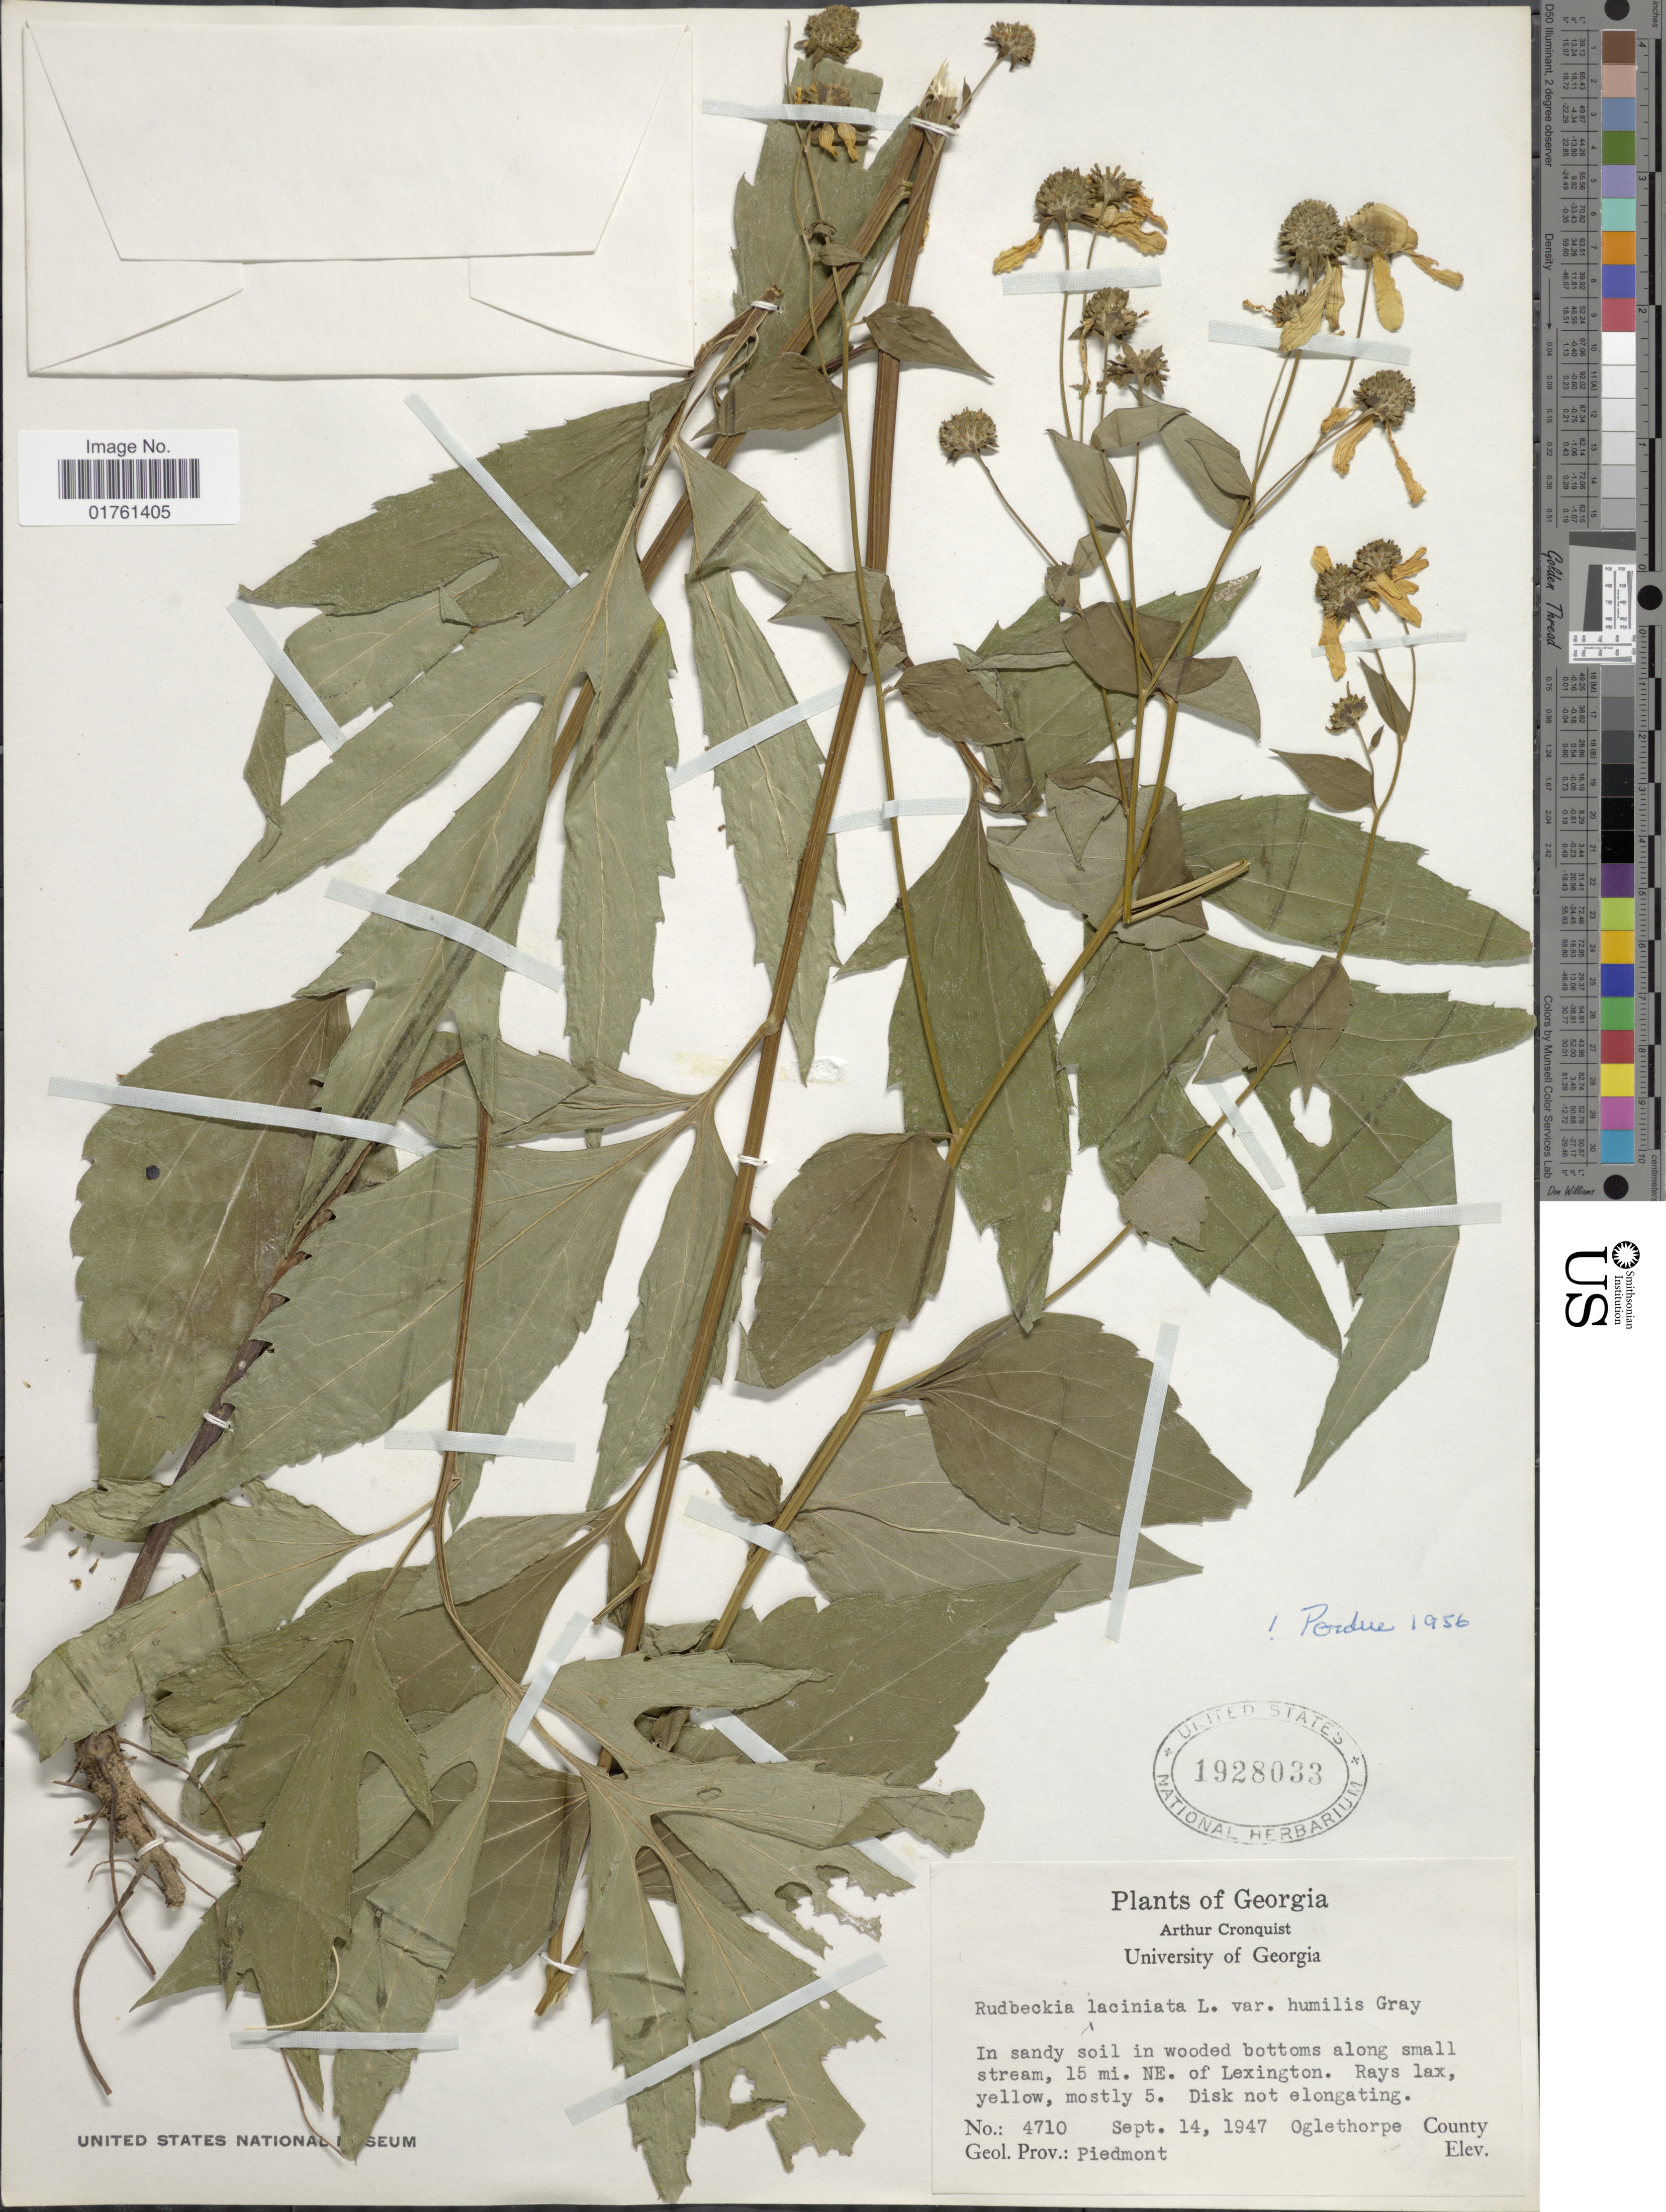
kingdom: Plantae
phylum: Tracheophyta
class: Magnoliopsida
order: Asterales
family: Asteraceae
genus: Rudbeckia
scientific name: Rudbeckia laciniata var. humulis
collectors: A. J. Cronquist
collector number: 470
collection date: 1947-09-14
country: United States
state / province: Georgia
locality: In sandy soil in wooded bottoms along small stream, 15 mi. NE of Lexington, Oglethorpe County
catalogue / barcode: US 1928033